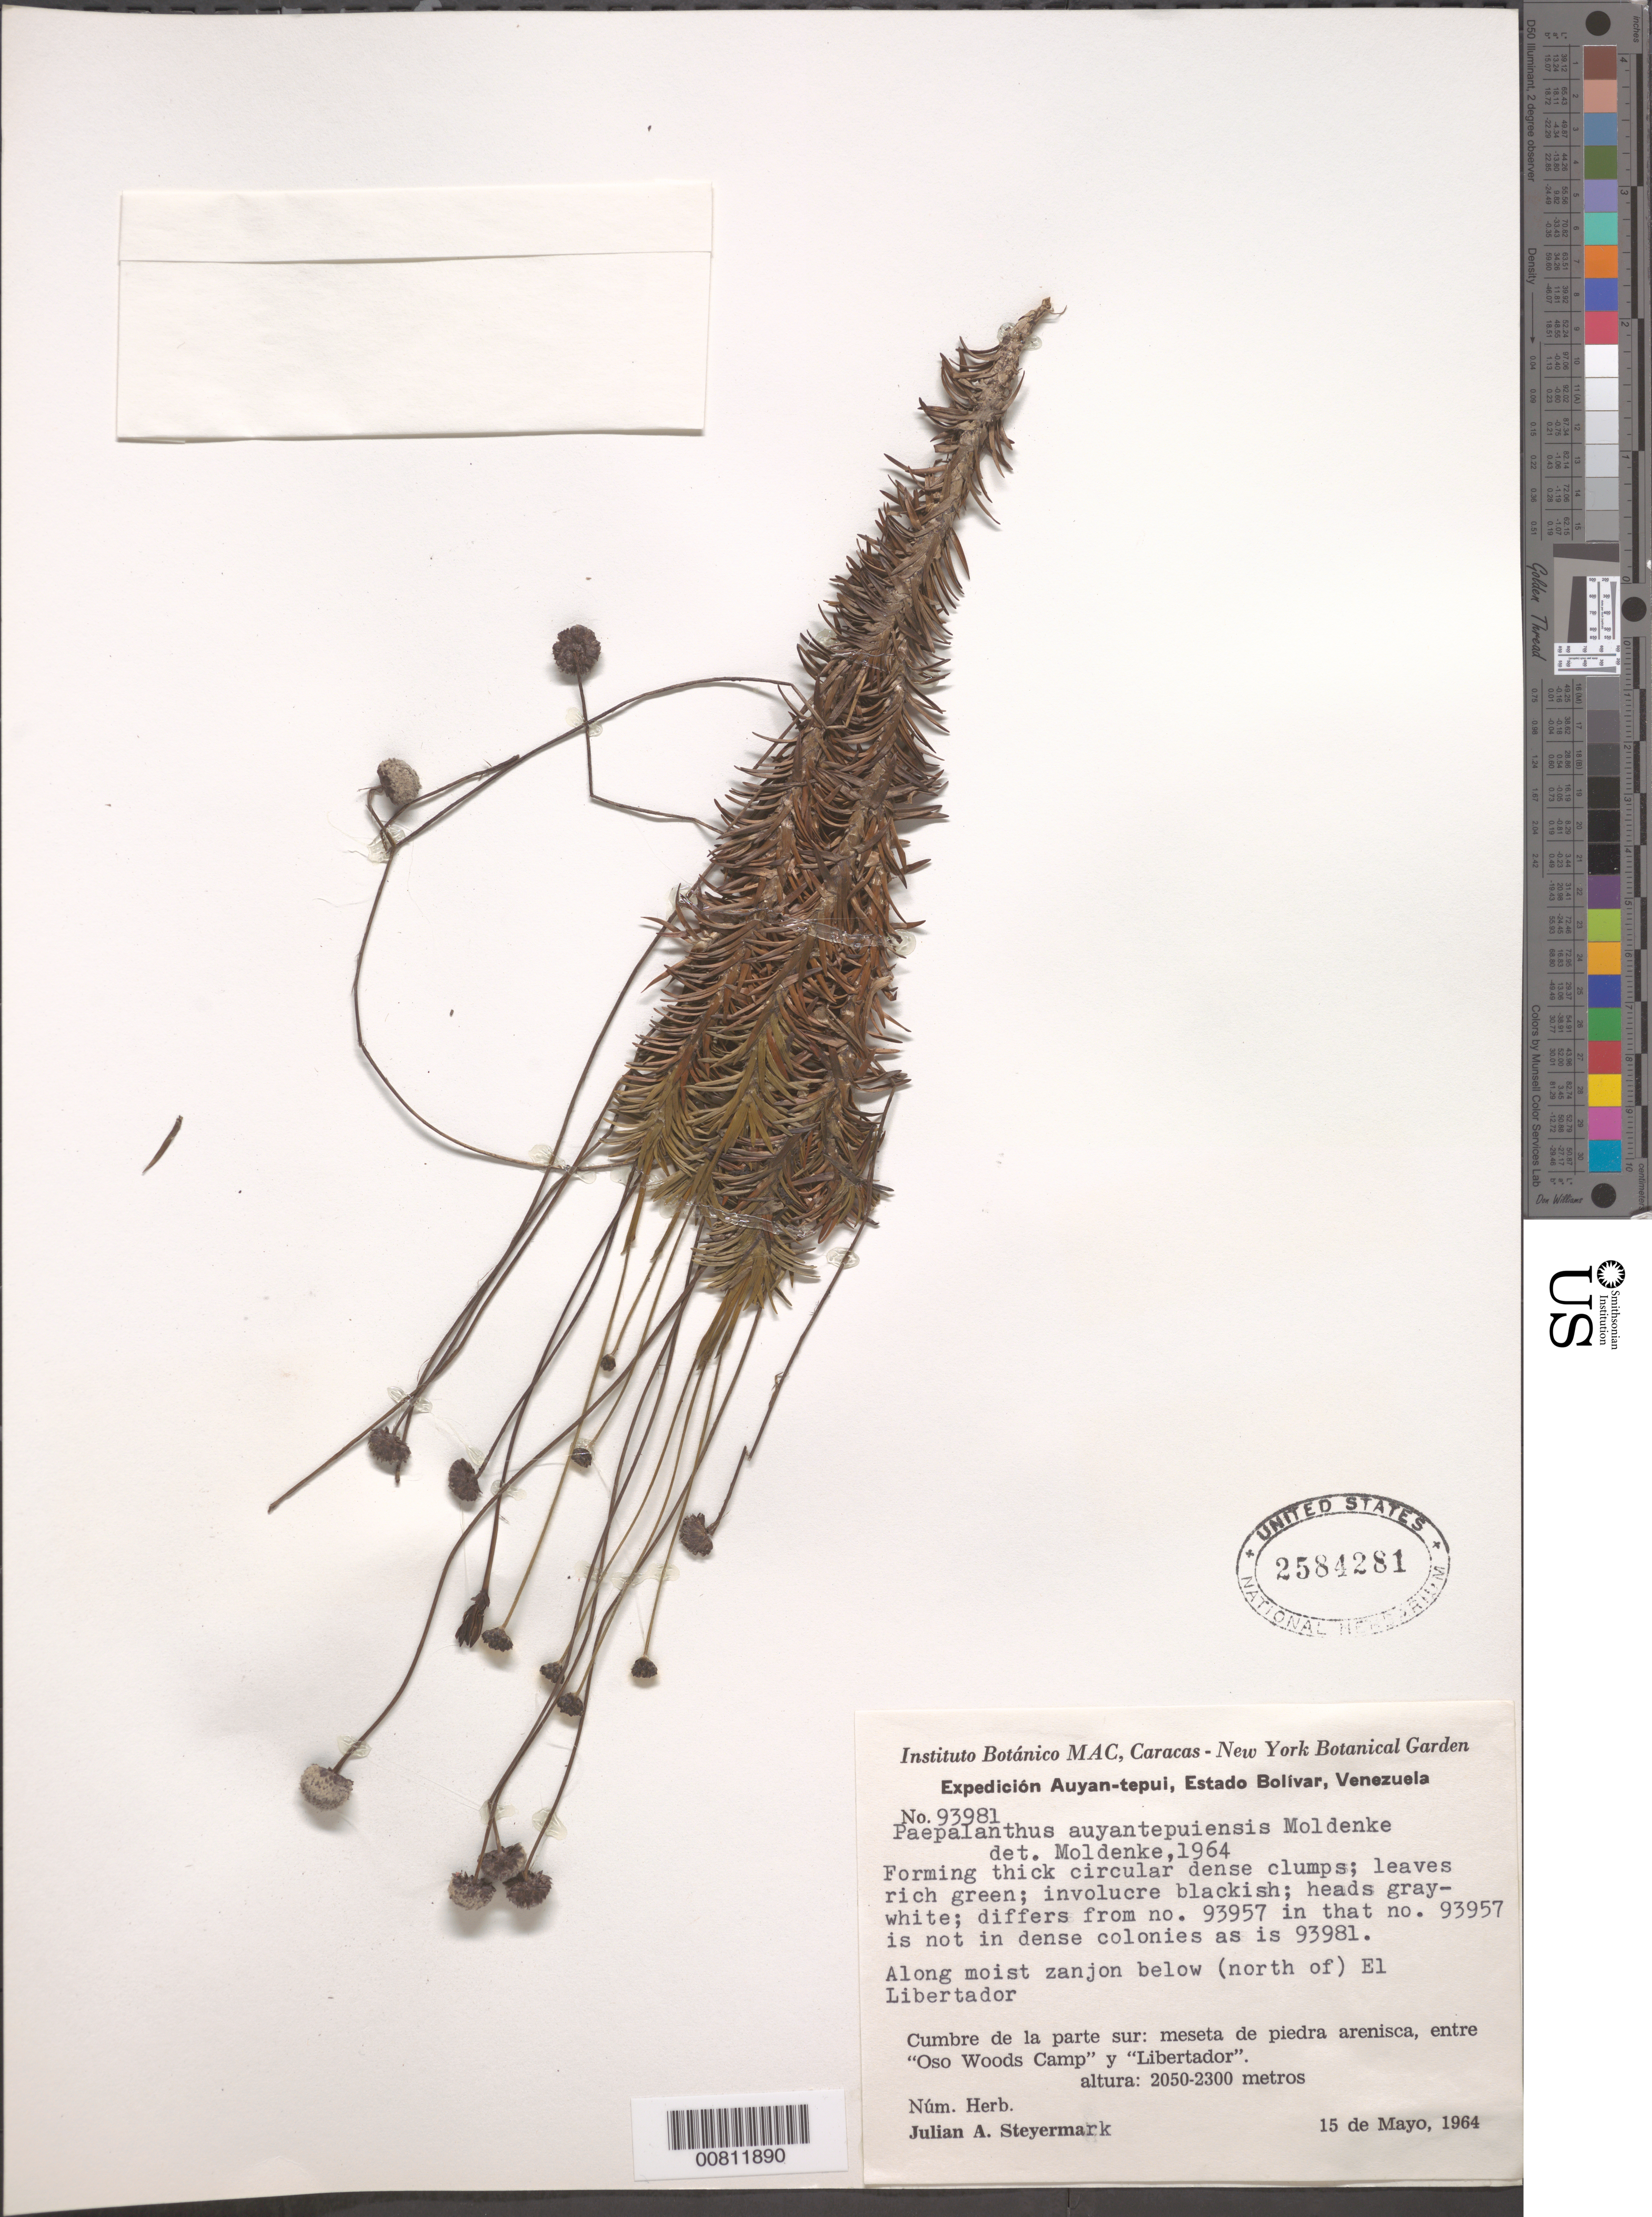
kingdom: Plantae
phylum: Tracheophyta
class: Liliopsida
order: Poales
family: Eriocaulaceae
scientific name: Monosperma auyantepuiensis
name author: (Moldenke) Andrino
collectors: J. Steyermark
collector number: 93981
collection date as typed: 15-May-64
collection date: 1964-05-15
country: Venezuela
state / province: Bolívar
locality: Auyan-tepuí, entre Oso Woods Camp y Libertador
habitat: Cumbre de la parte sur: meseta de piedra arenisca; along moist zanjon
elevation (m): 2050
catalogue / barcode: US 2584281